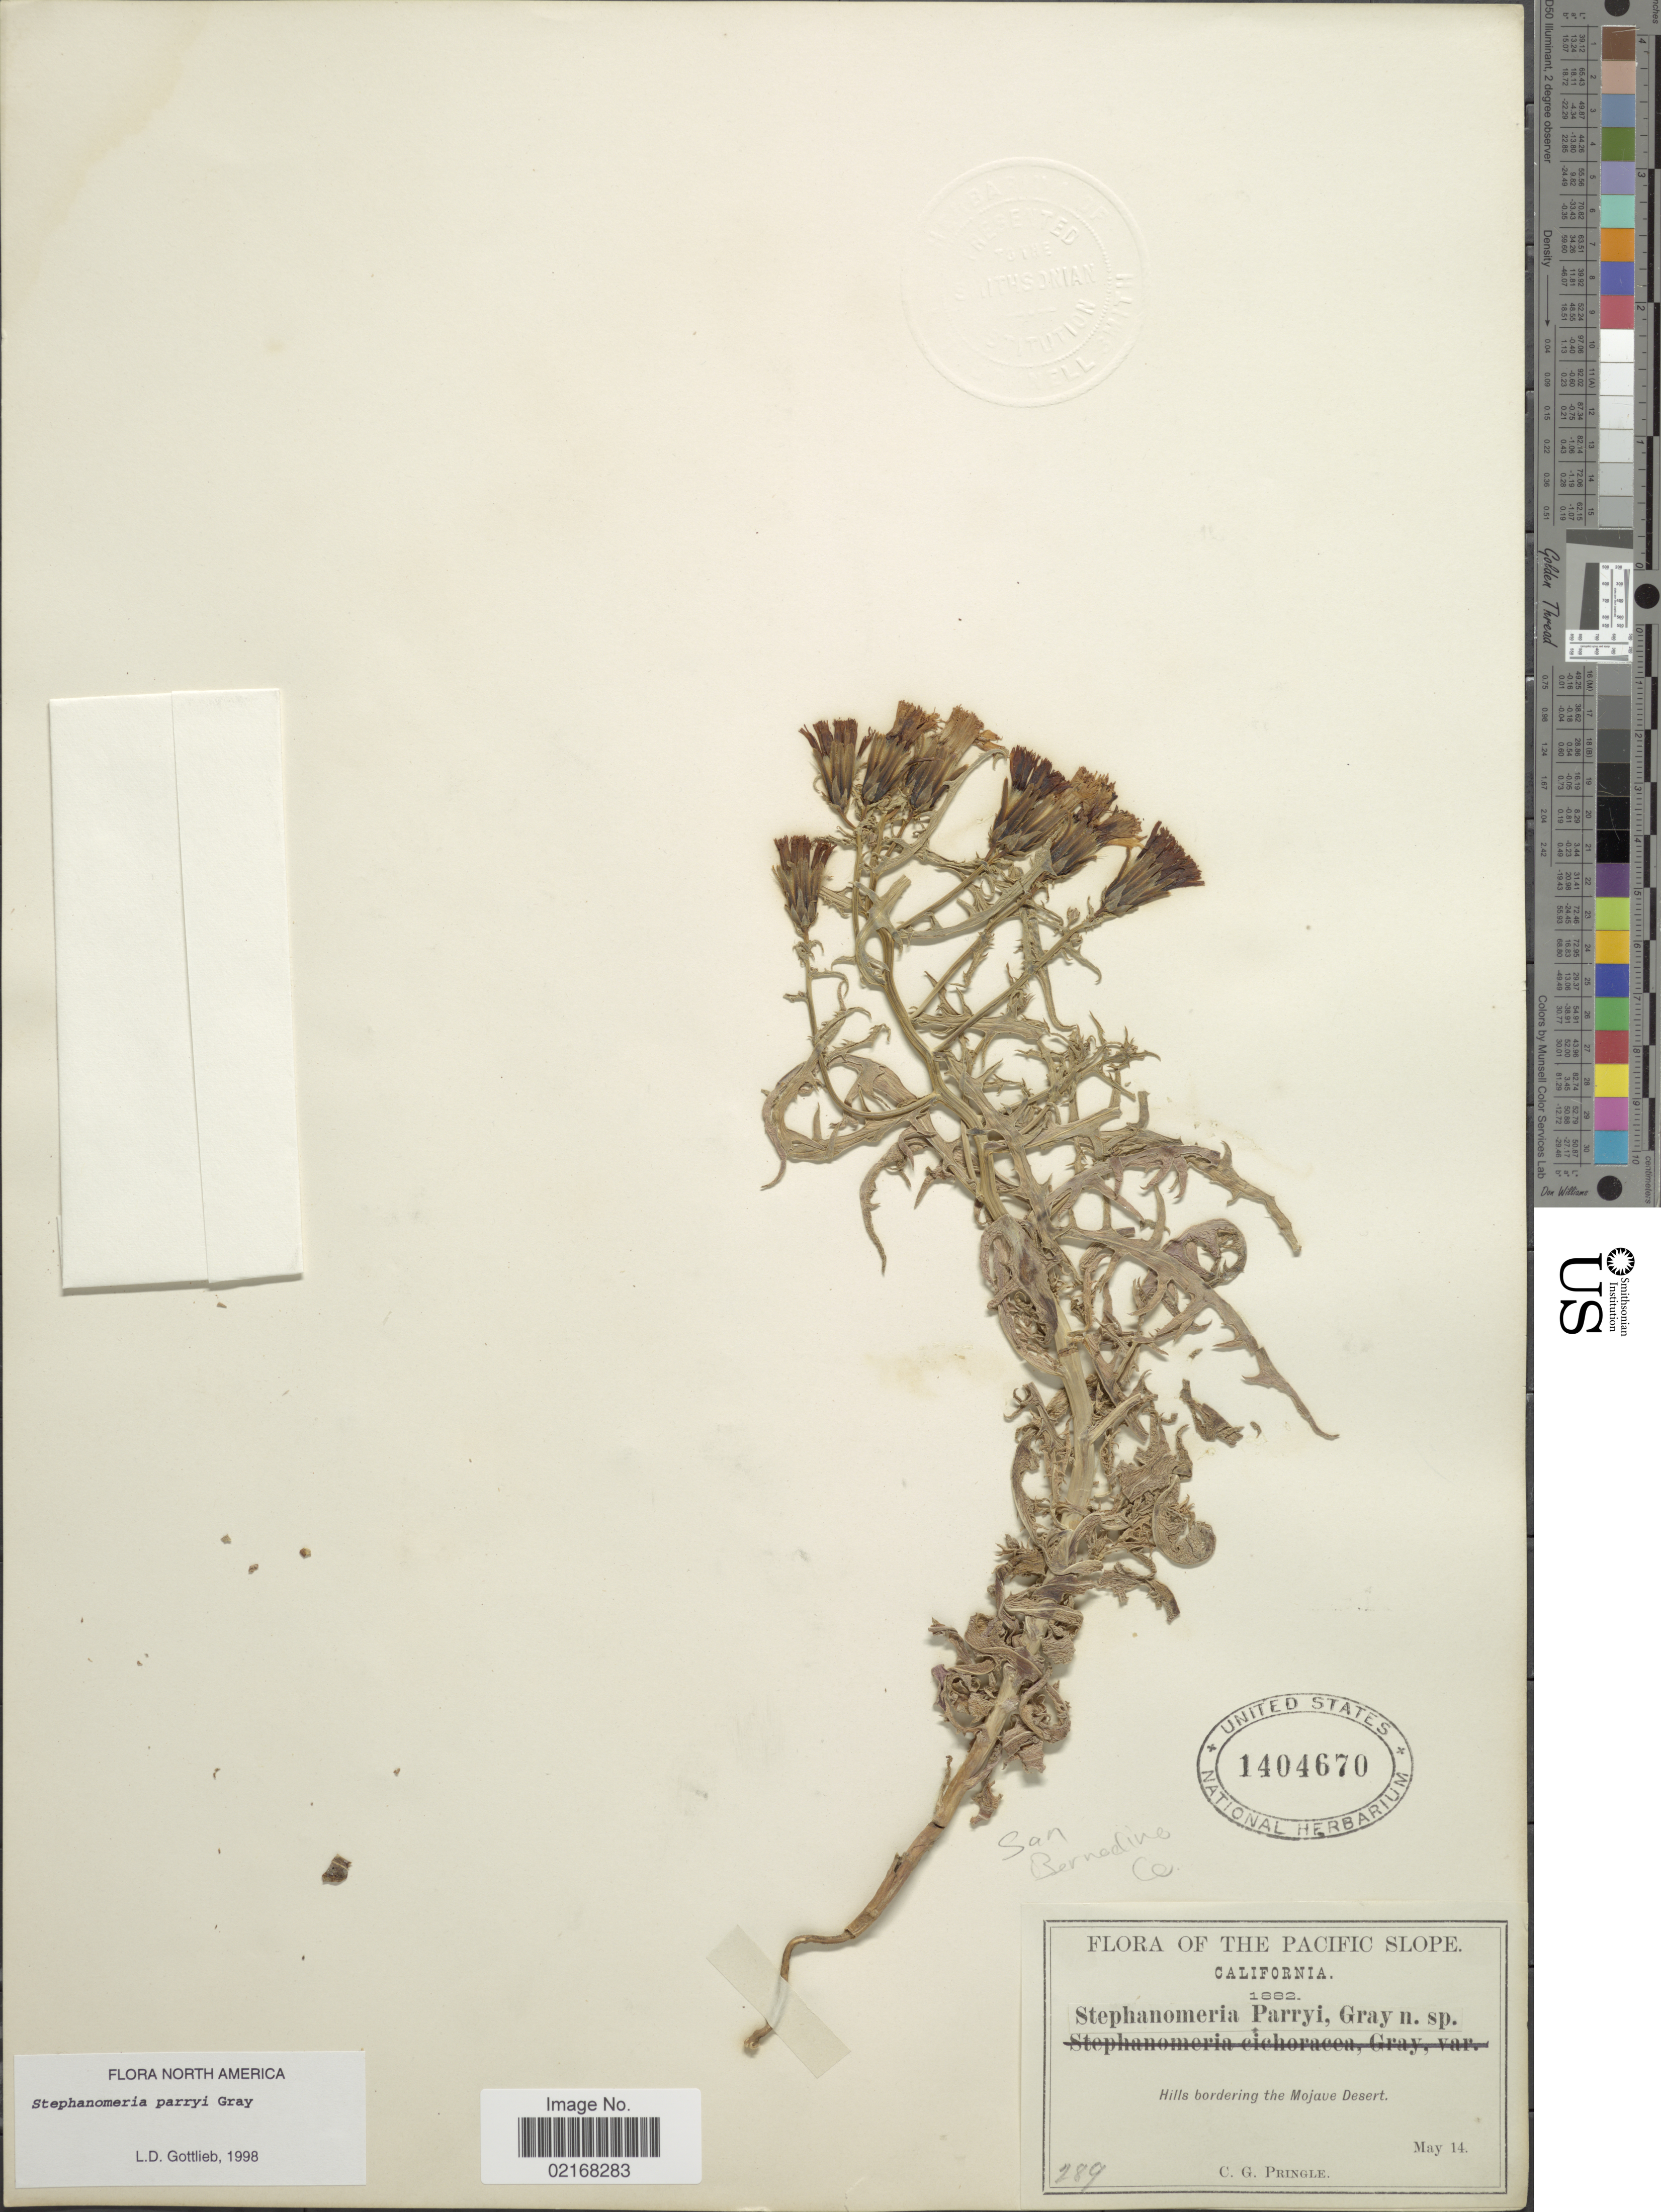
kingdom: Plantae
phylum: Tracheophyta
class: Magnoliopsida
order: Asterales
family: Asteraceae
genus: Stephanomeria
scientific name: Stephanomeria parryi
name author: A. Gray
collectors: C. G. Pringle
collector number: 289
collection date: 1882-05-14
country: United States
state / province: California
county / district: San Bernardino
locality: Pacific Slope. California. Hills bordering the Mojave Desert. San Bernardino Co.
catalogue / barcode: US 1404670